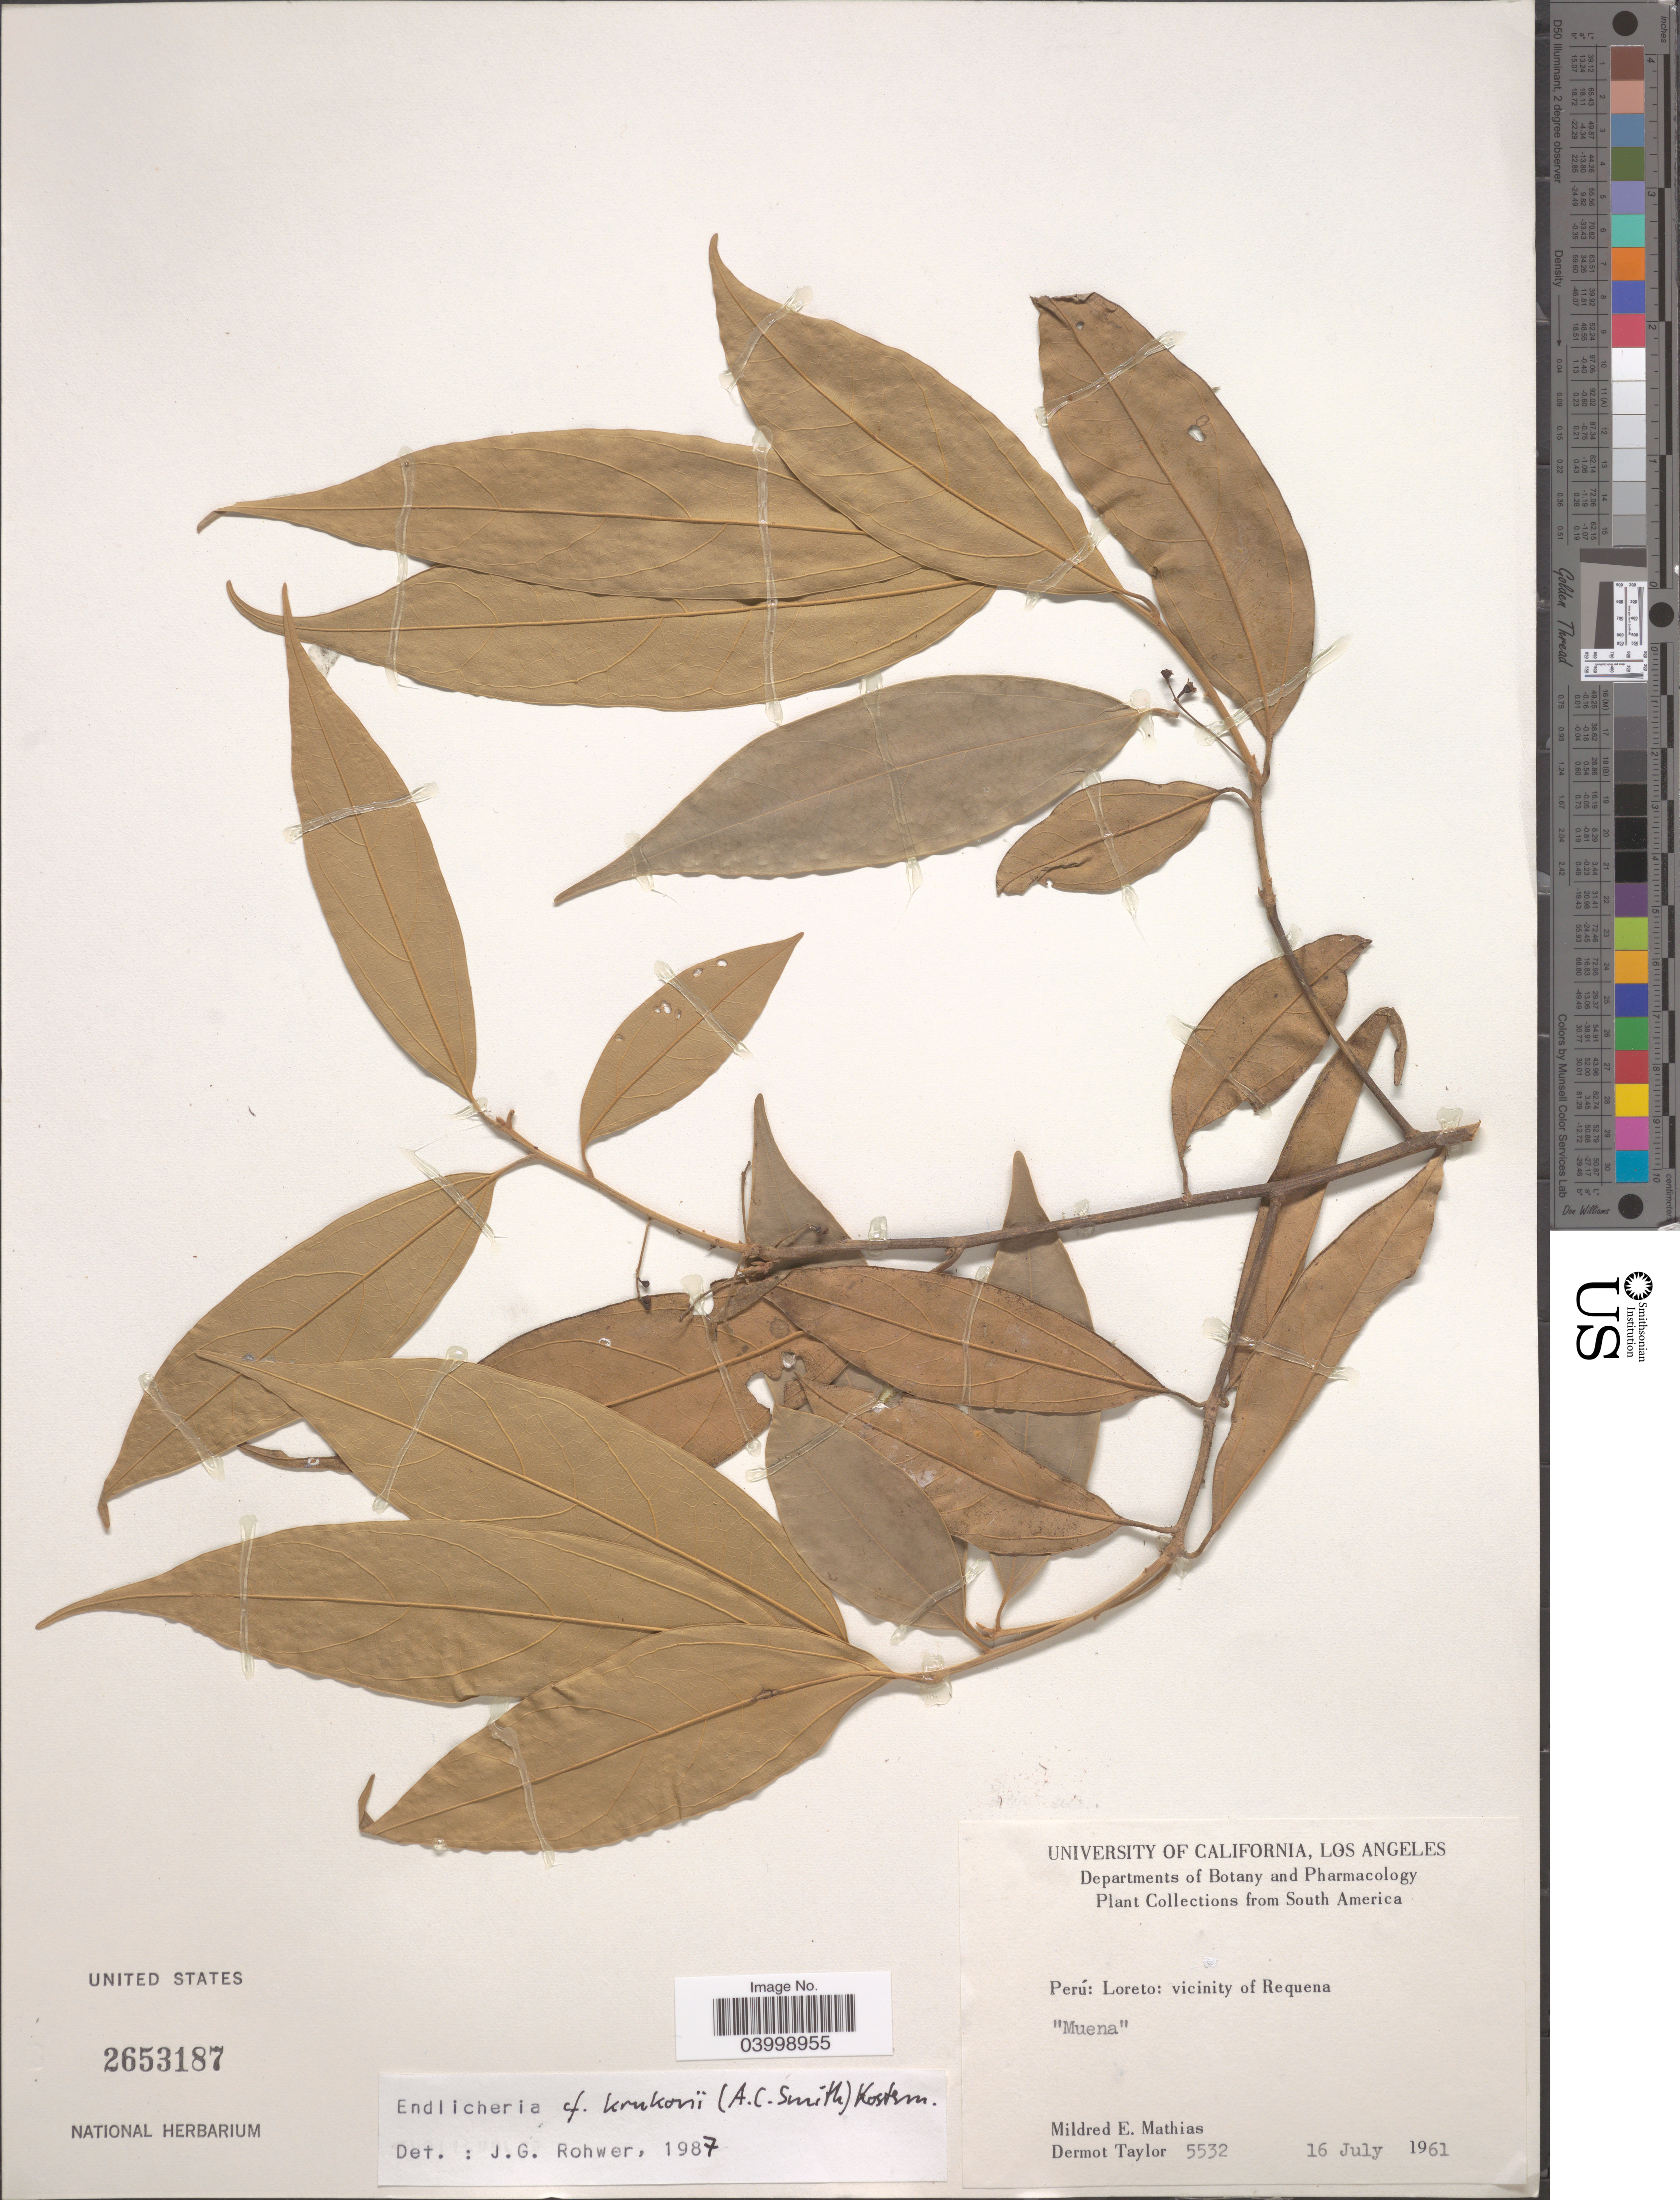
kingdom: Plantae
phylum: Tracheophyta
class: Magnoliopsida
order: Laurales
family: Lauraceae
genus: Endlicheria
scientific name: Endlicheria krukovii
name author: (A.C. Sm.) Kosterm.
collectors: M. E. Mathias & D. Taylor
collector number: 5532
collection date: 1961-07-16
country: Peru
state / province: Loreto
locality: Vicinity of Requena.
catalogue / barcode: US 2653187